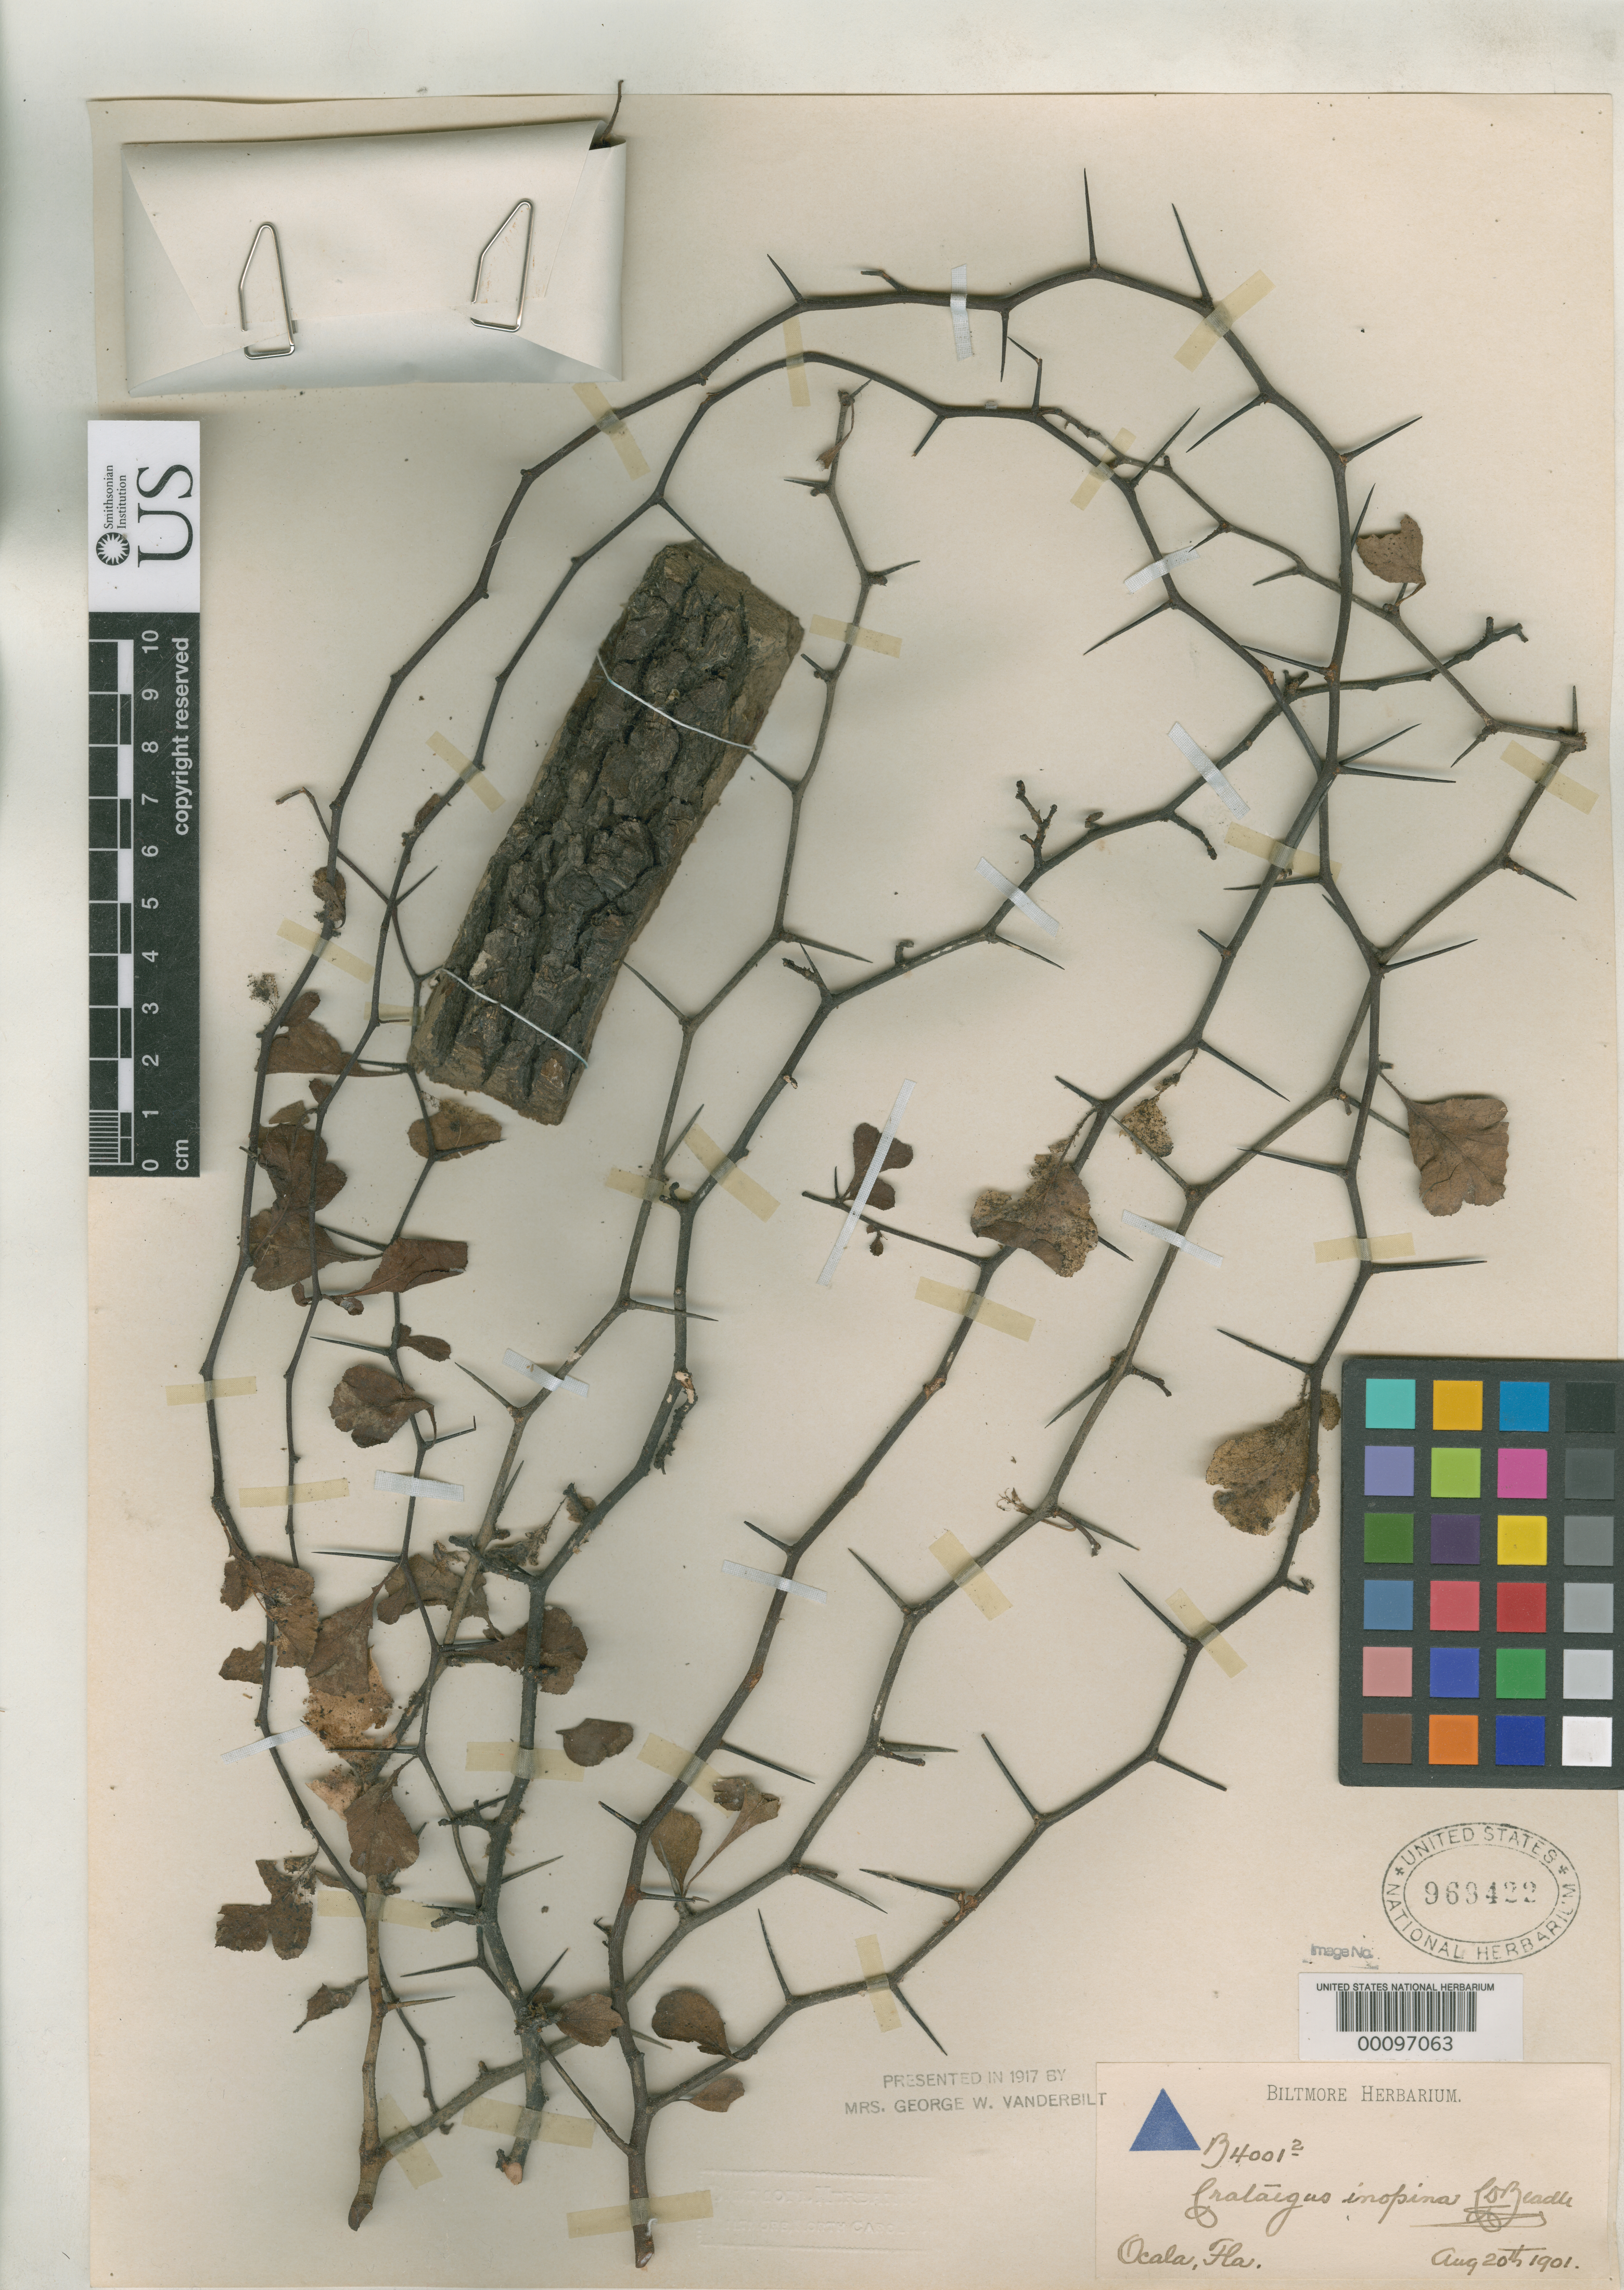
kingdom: Plantae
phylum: Tracheophyta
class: Magnoliopsida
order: Rosales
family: Rosaceae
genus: Crataegus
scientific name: Crataegus inopina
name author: Beadle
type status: Syntype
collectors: ex herb. Biltmore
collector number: B 4001/2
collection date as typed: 20 Aug 1901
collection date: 1901-08-20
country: United States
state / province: Florida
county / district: Marion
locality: Ocala.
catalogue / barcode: US 969422